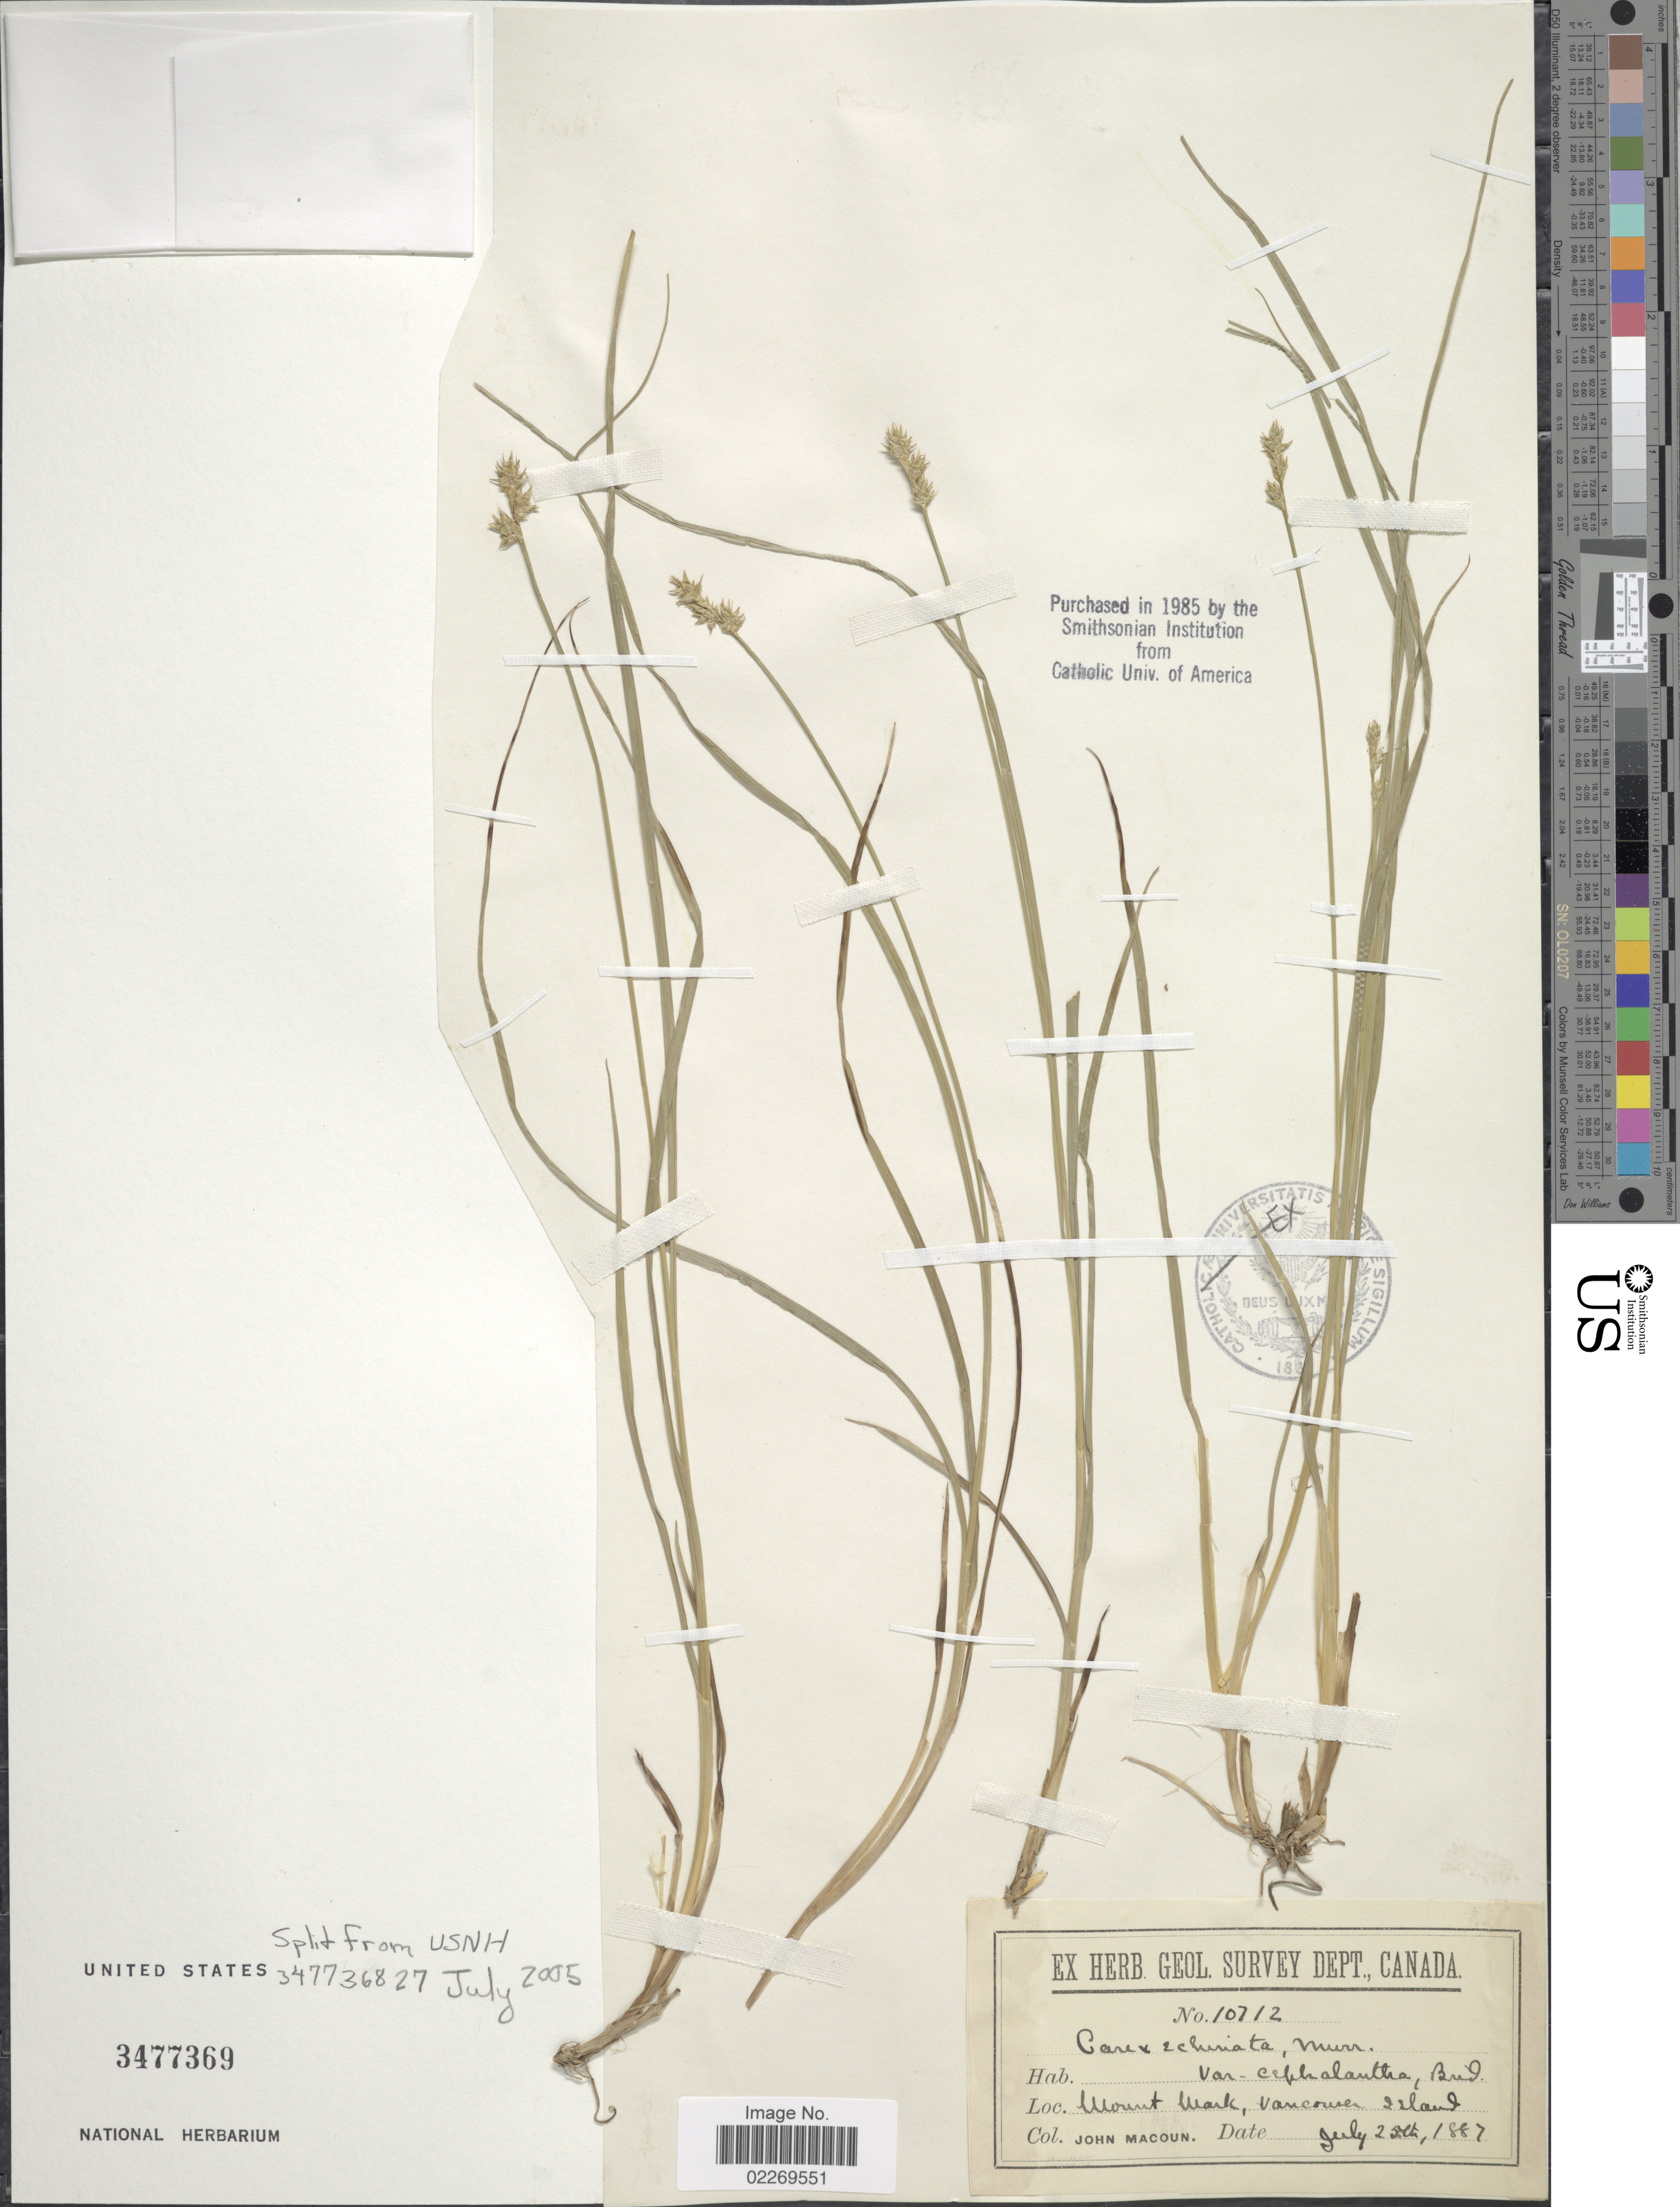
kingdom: Plantae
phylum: Tracheophyta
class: Liliopsida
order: Poales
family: Cyperaceae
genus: Carex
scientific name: Carex echinata subsp. echinata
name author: Murray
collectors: J. Macoun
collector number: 10712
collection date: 1887-07-25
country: Canada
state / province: British Columbia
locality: Mount Mark, Vancouver Island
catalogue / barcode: US 3477369